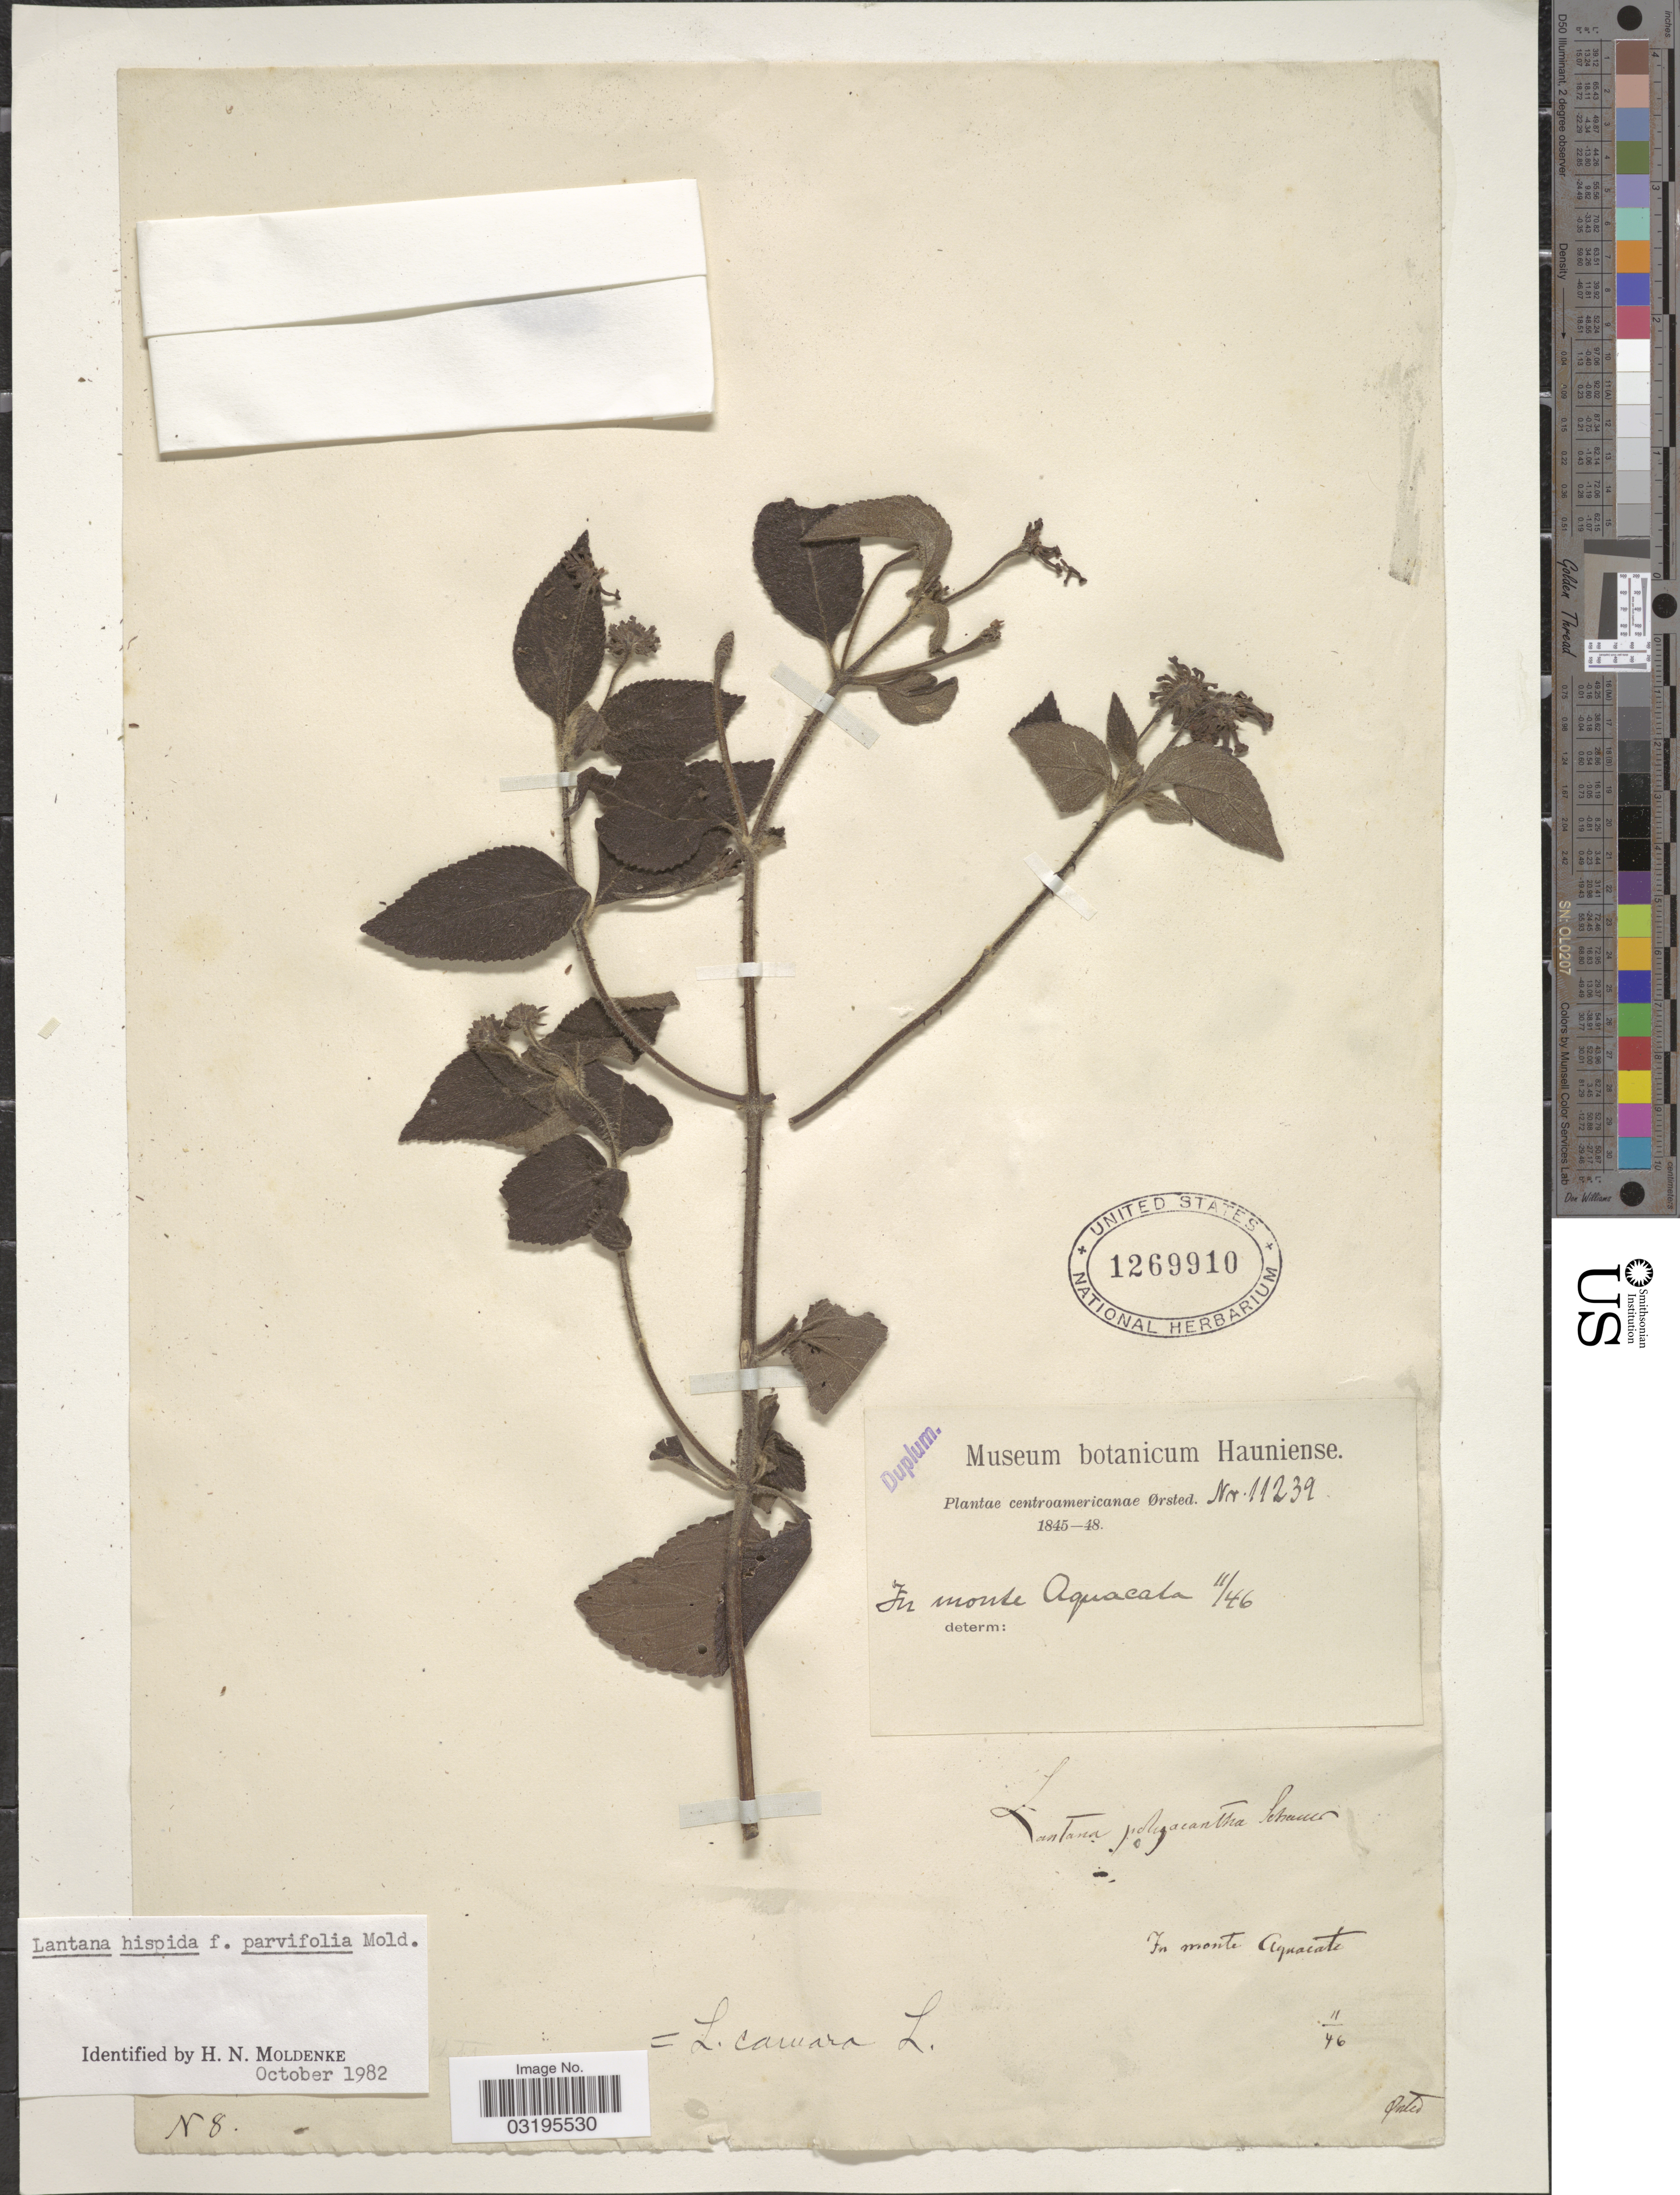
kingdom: Plantae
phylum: Tracheophyta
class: Magnoliopsida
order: Lamiales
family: Verbenaceae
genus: Lantana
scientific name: Lantana hispida f. parvifolia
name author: Kunth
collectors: Ørsted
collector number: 11239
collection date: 1846-11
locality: Centroamericanae. In monte Aguacate.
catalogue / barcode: US 1269910